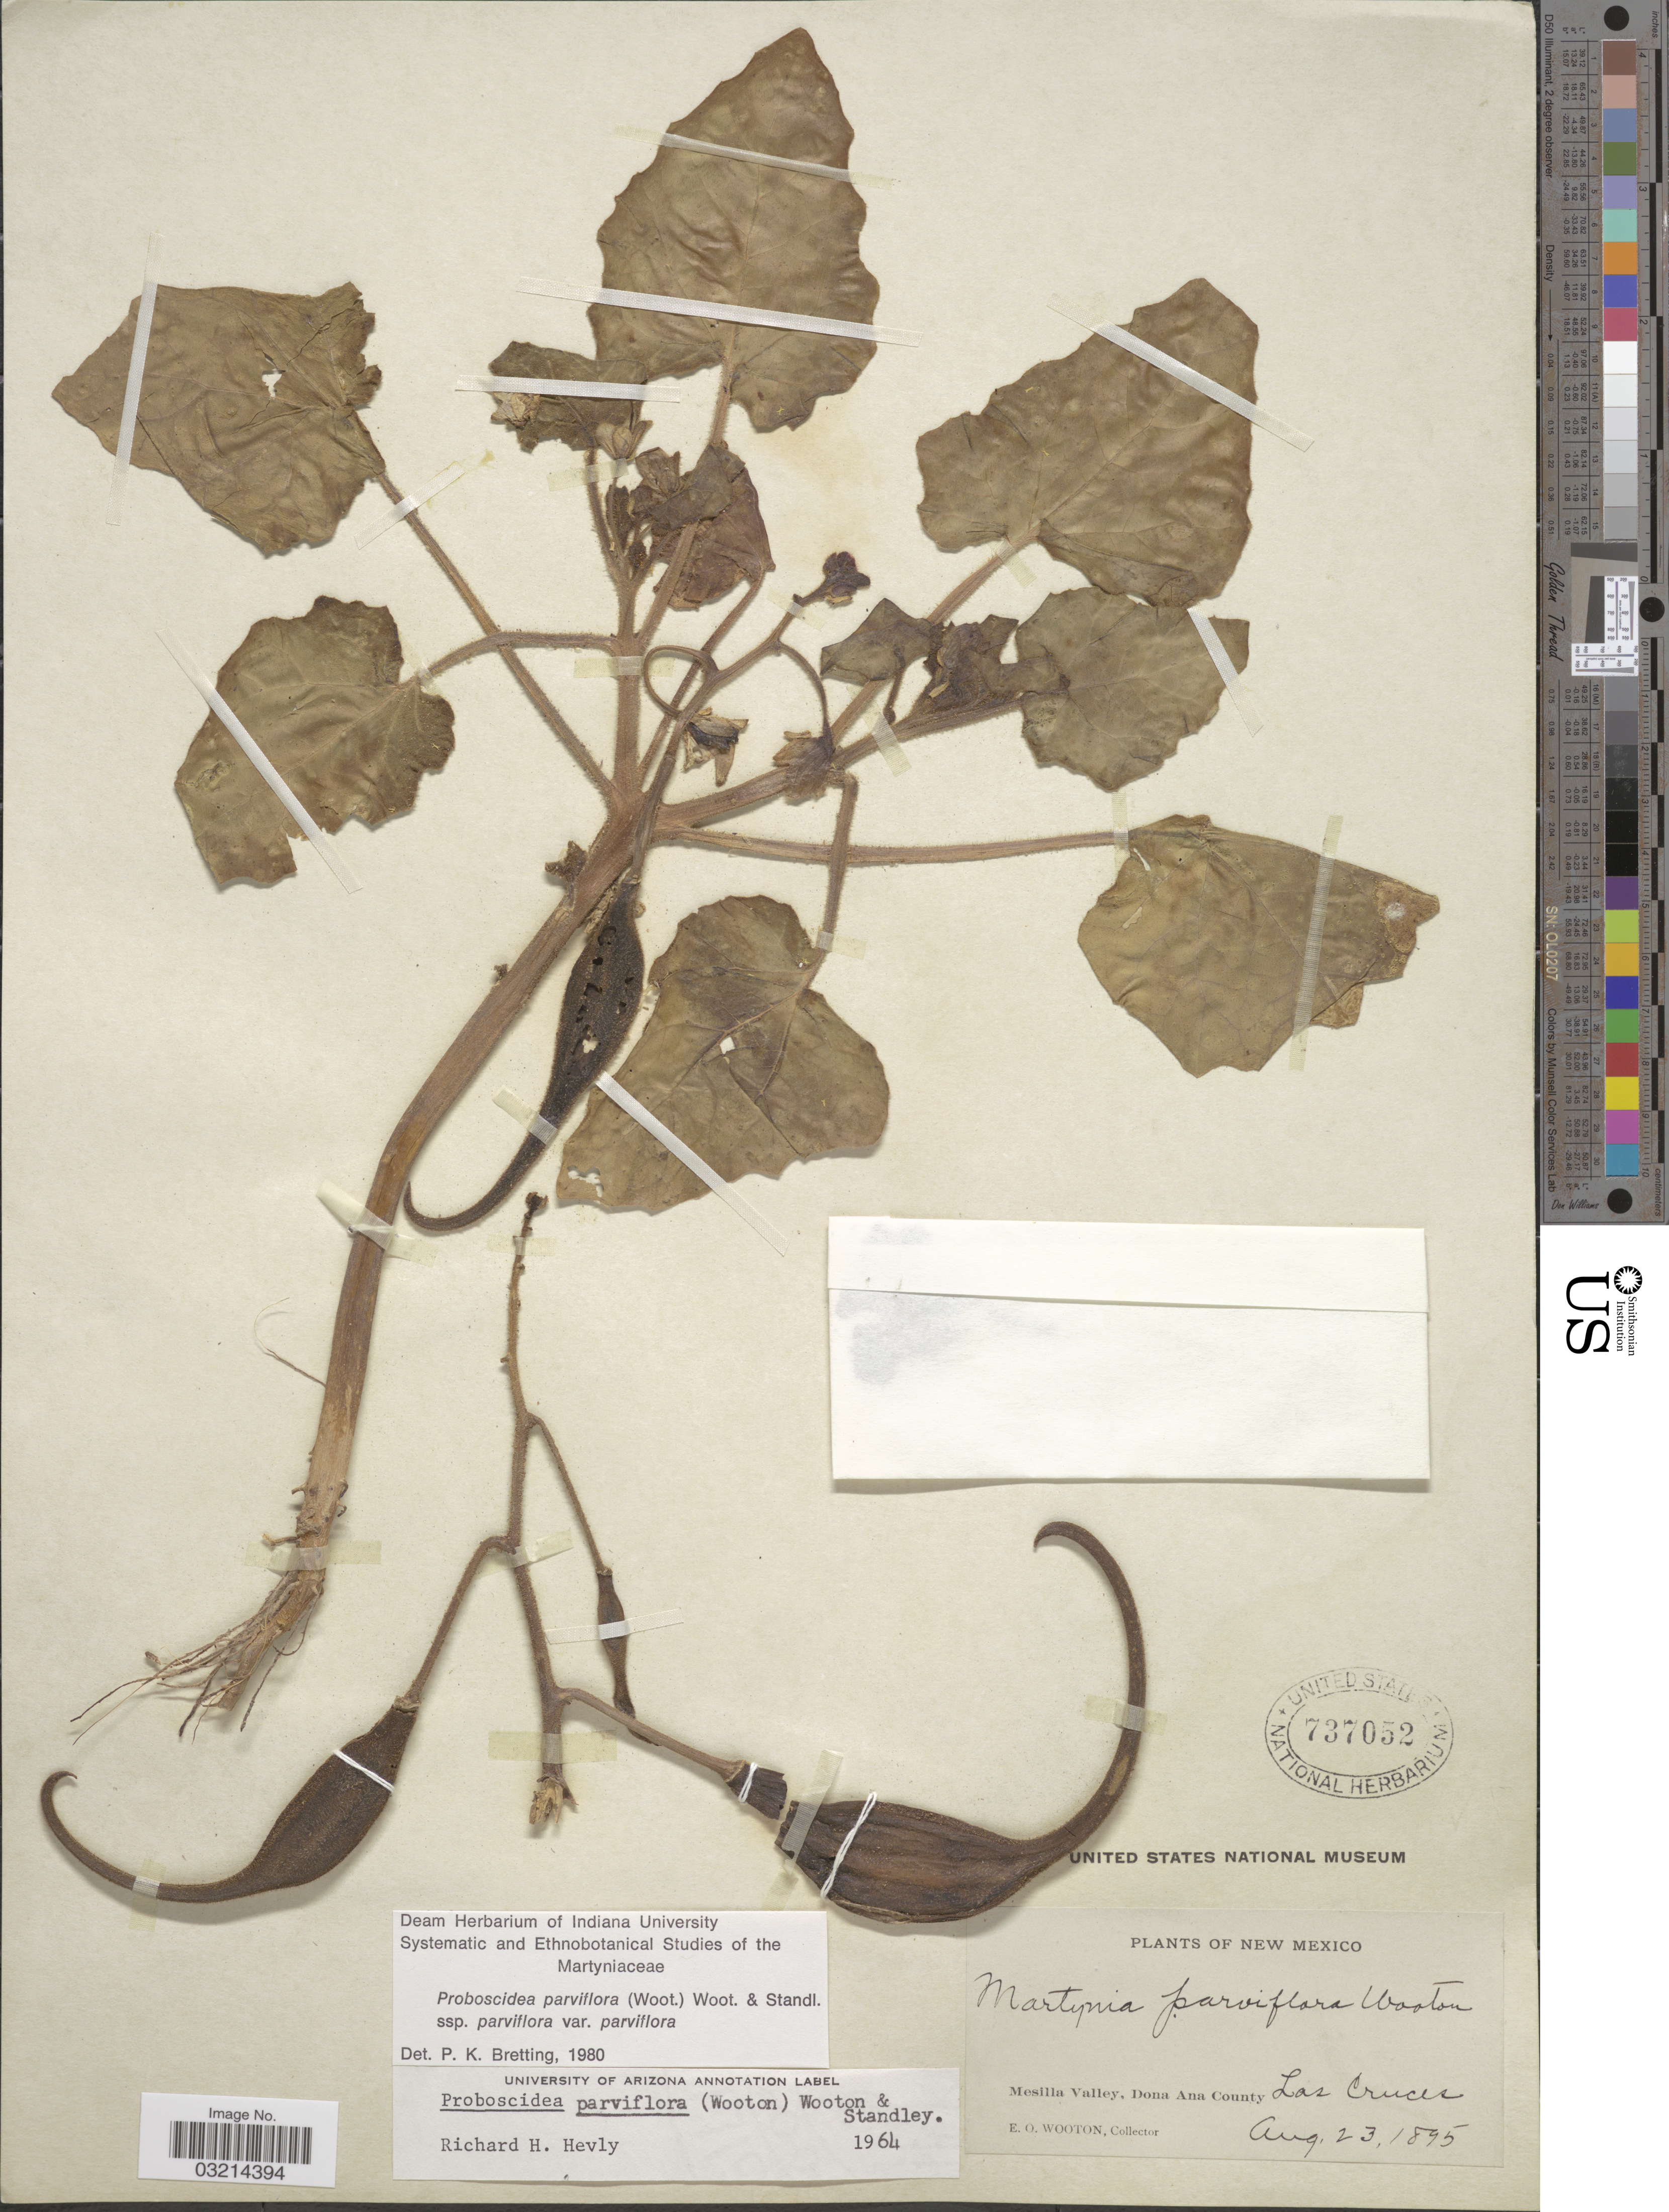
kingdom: Plantae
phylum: Tracheophyta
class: Magnoliopsida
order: Lamiales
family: Martyniaceae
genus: Proboscidea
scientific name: Proboscidea parviflora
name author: (Wooton) Wooton & Standl.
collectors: E. O. Wooton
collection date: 1895-08-23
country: United States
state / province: New Mexico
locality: Mesilla Valley, Dona Ana County, Las Cruces.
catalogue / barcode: US 737052